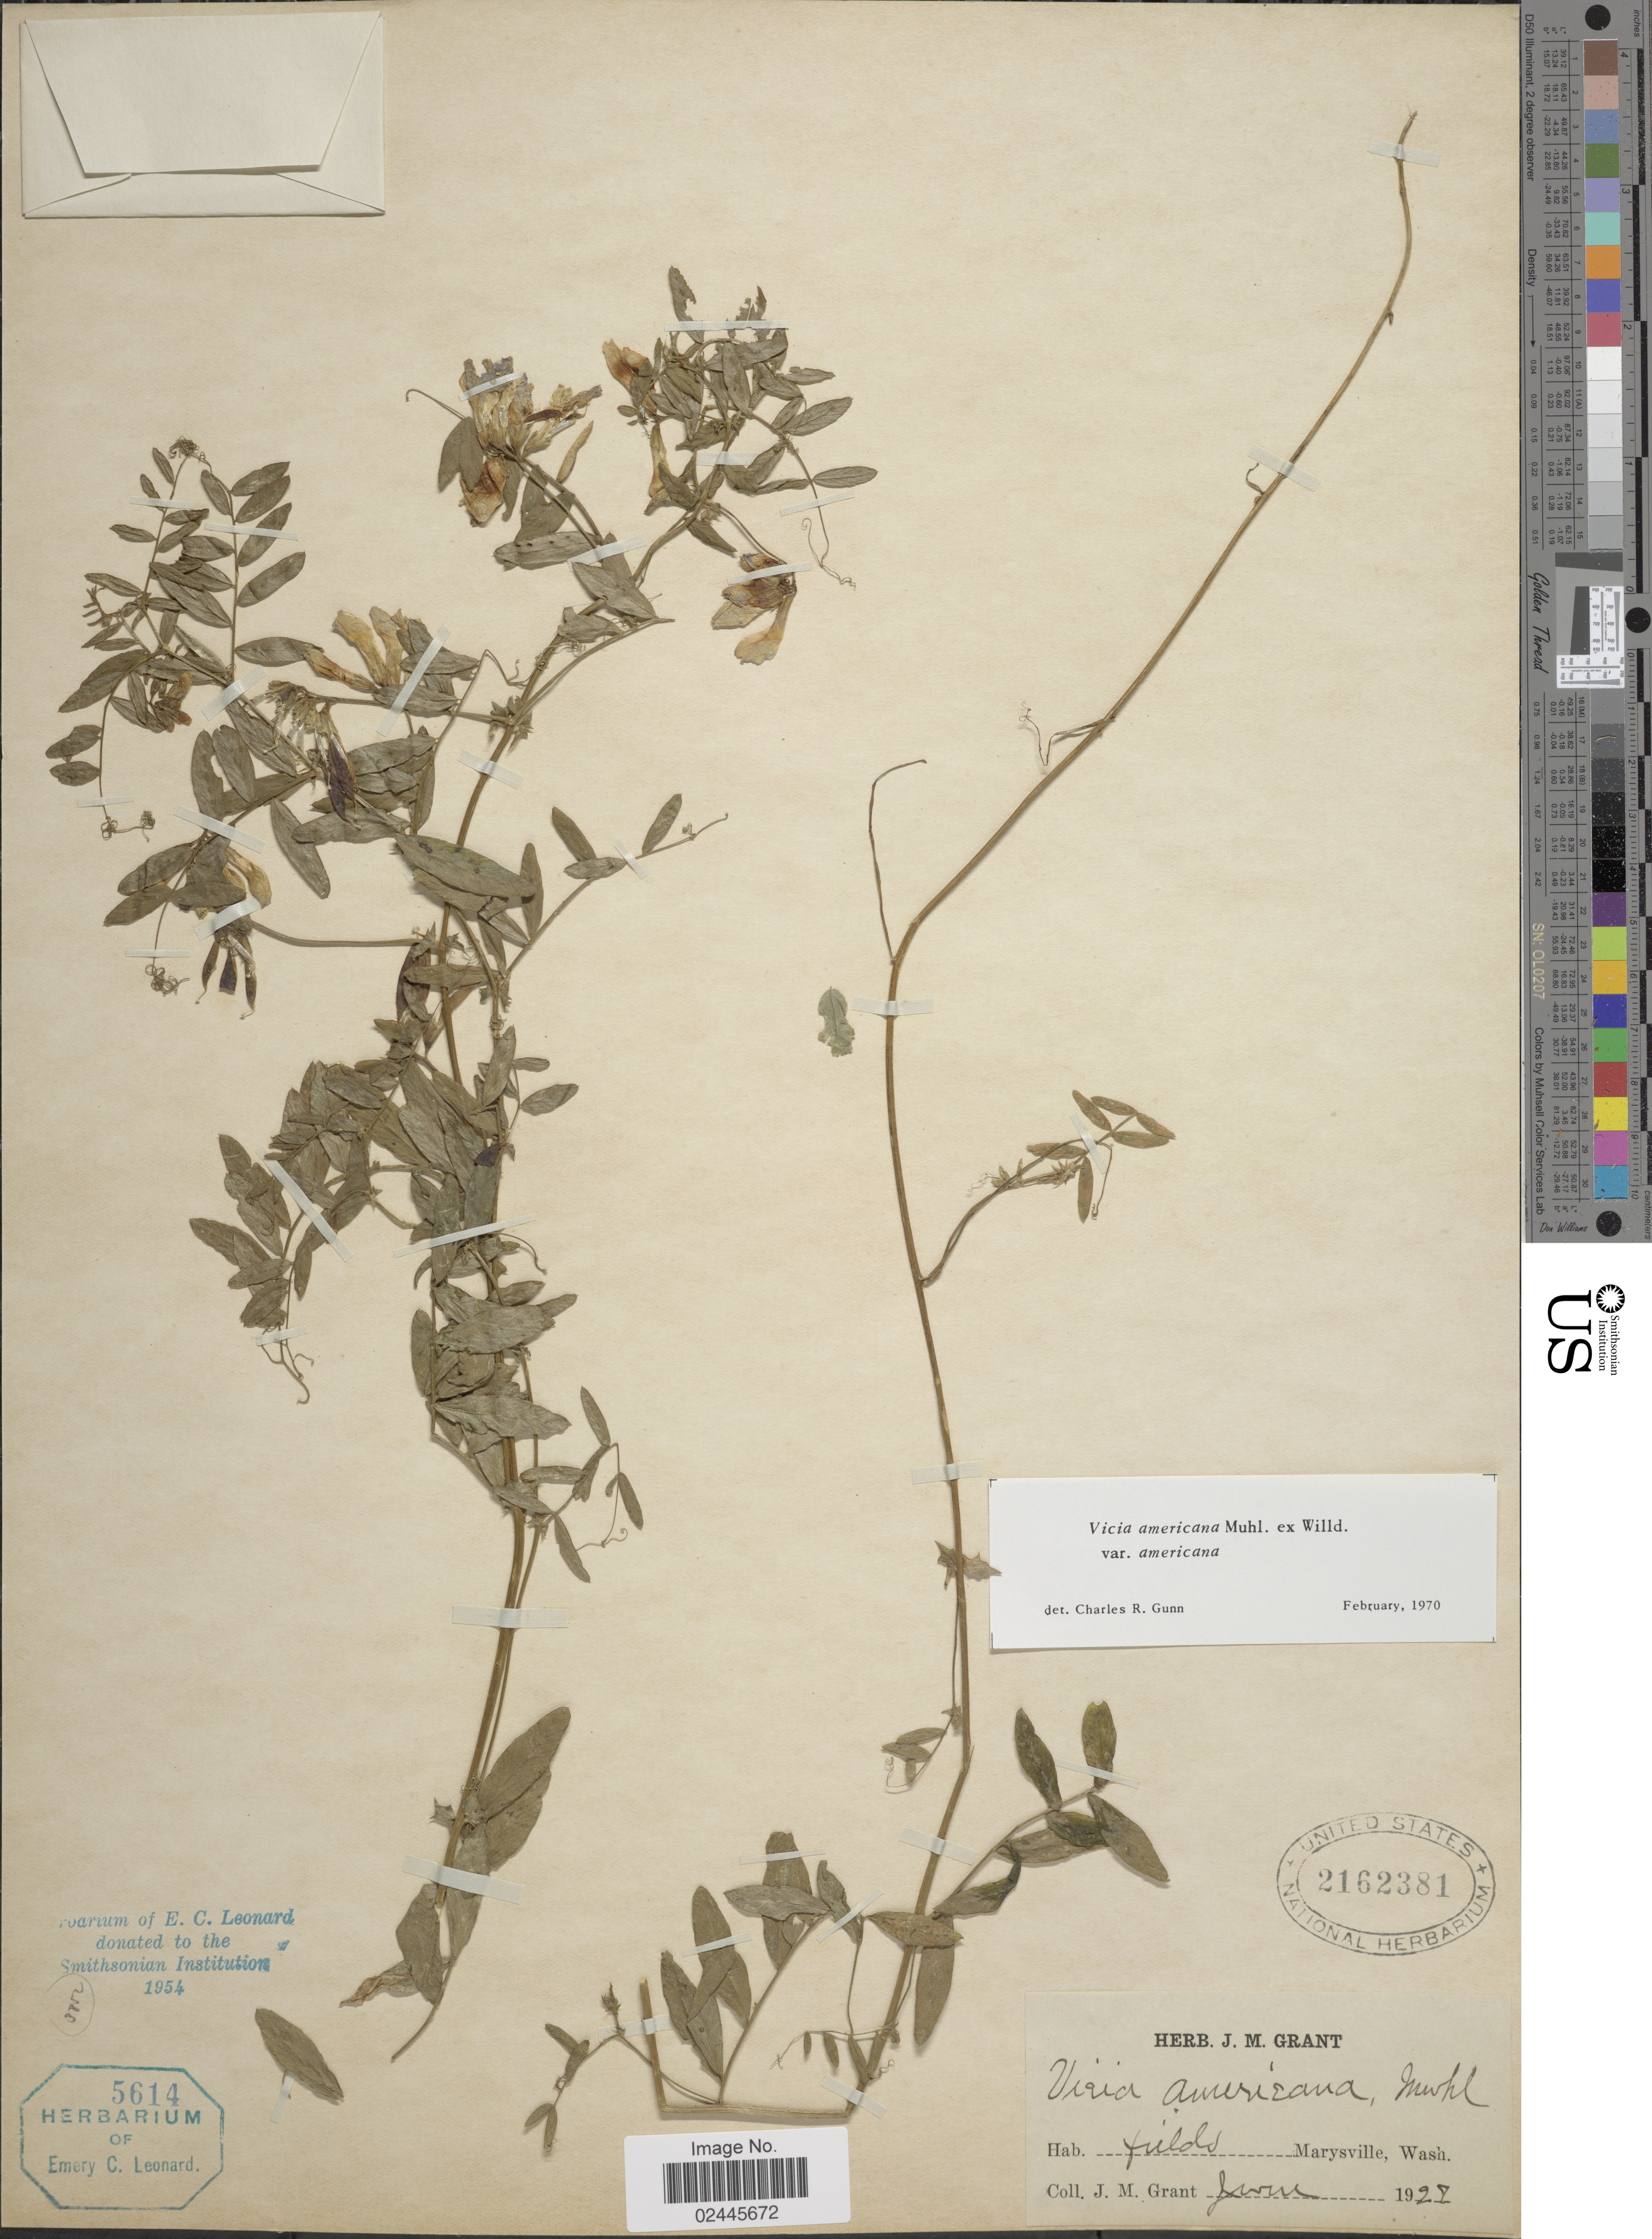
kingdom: Plantae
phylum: Tracheophyta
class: Magnoliopsida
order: Fabales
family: Fabaceae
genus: Vicia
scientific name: Vicia americana var. americana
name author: Muhl. ex Willd.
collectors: J. M. Grant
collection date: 1922-06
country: United States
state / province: Washington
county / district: Snohomish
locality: Marysville.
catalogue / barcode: US 2162381